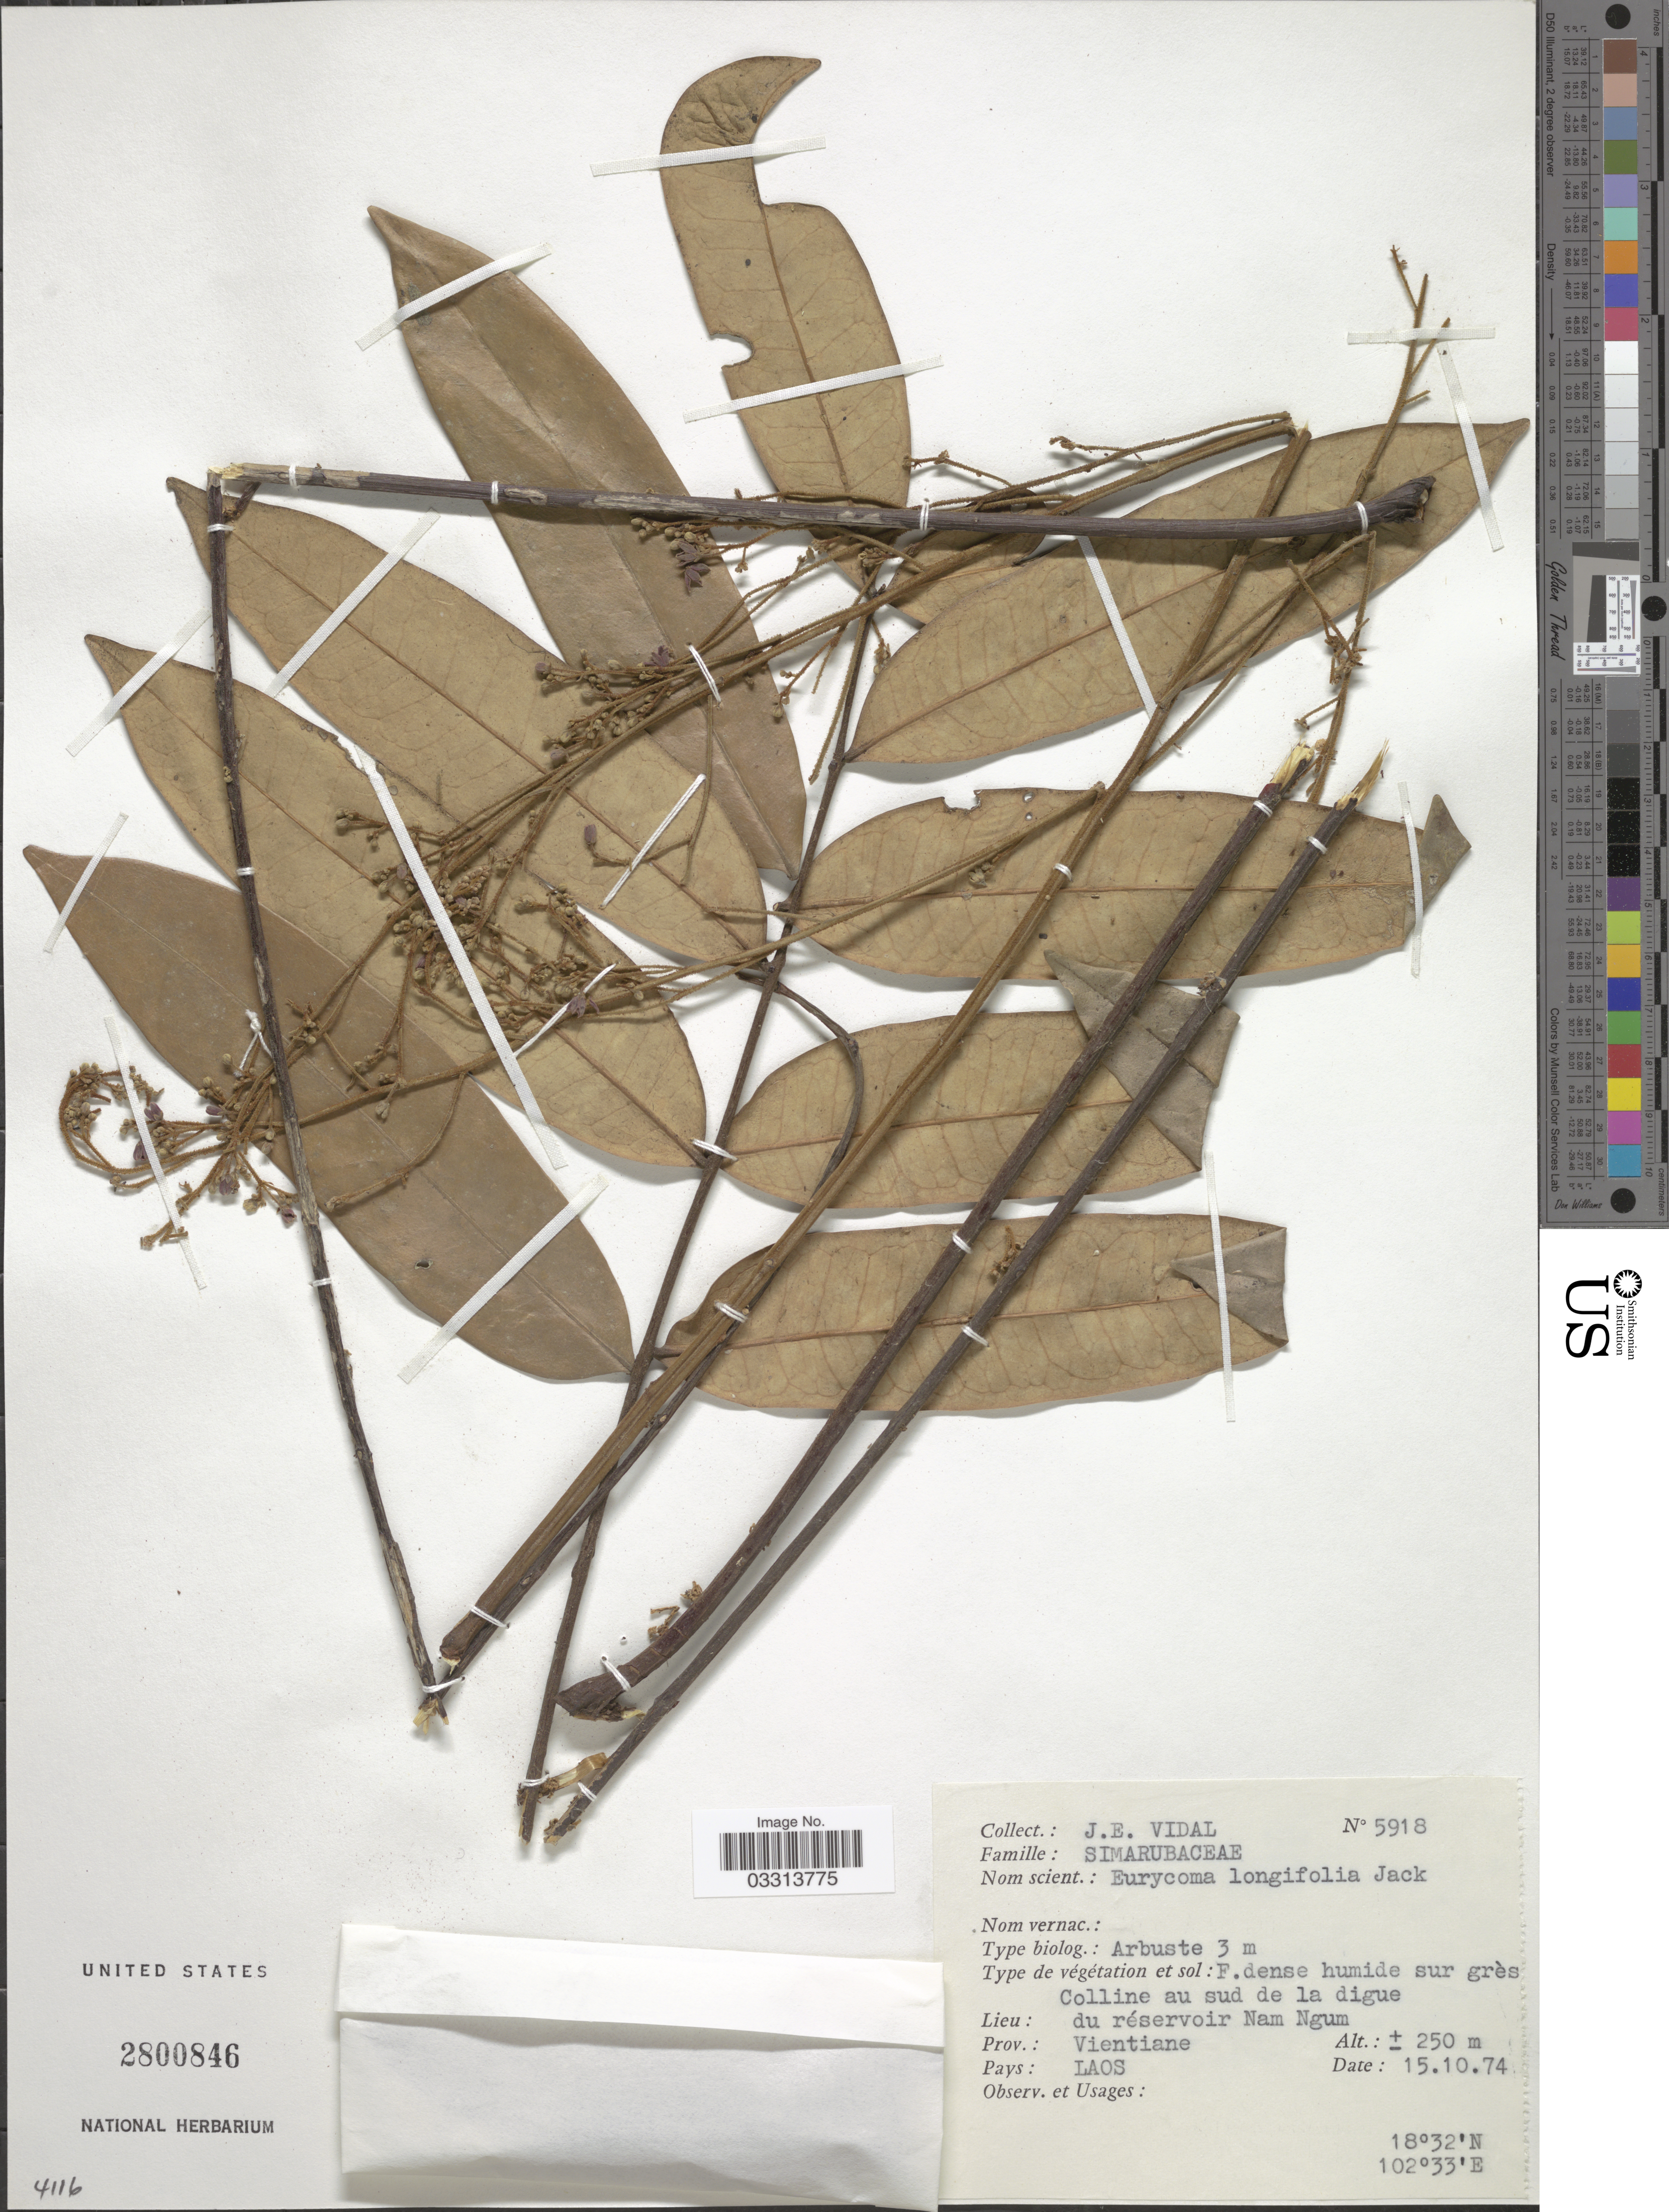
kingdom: Plantae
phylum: Tracheophyta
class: Magnoliopsida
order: Sapindales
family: Simaroubaceae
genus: Eurycoma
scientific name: Eurycoma longifolia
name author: Jack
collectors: J. E. Vidal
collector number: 5918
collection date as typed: Transcribed d/m/y: 15/10/74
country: Laos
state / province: Viangchan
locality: Coliine au sud de la digue du réservoir Nam Ngum, Prov.: Vientiane.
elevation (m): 250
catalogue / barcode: US 2800846